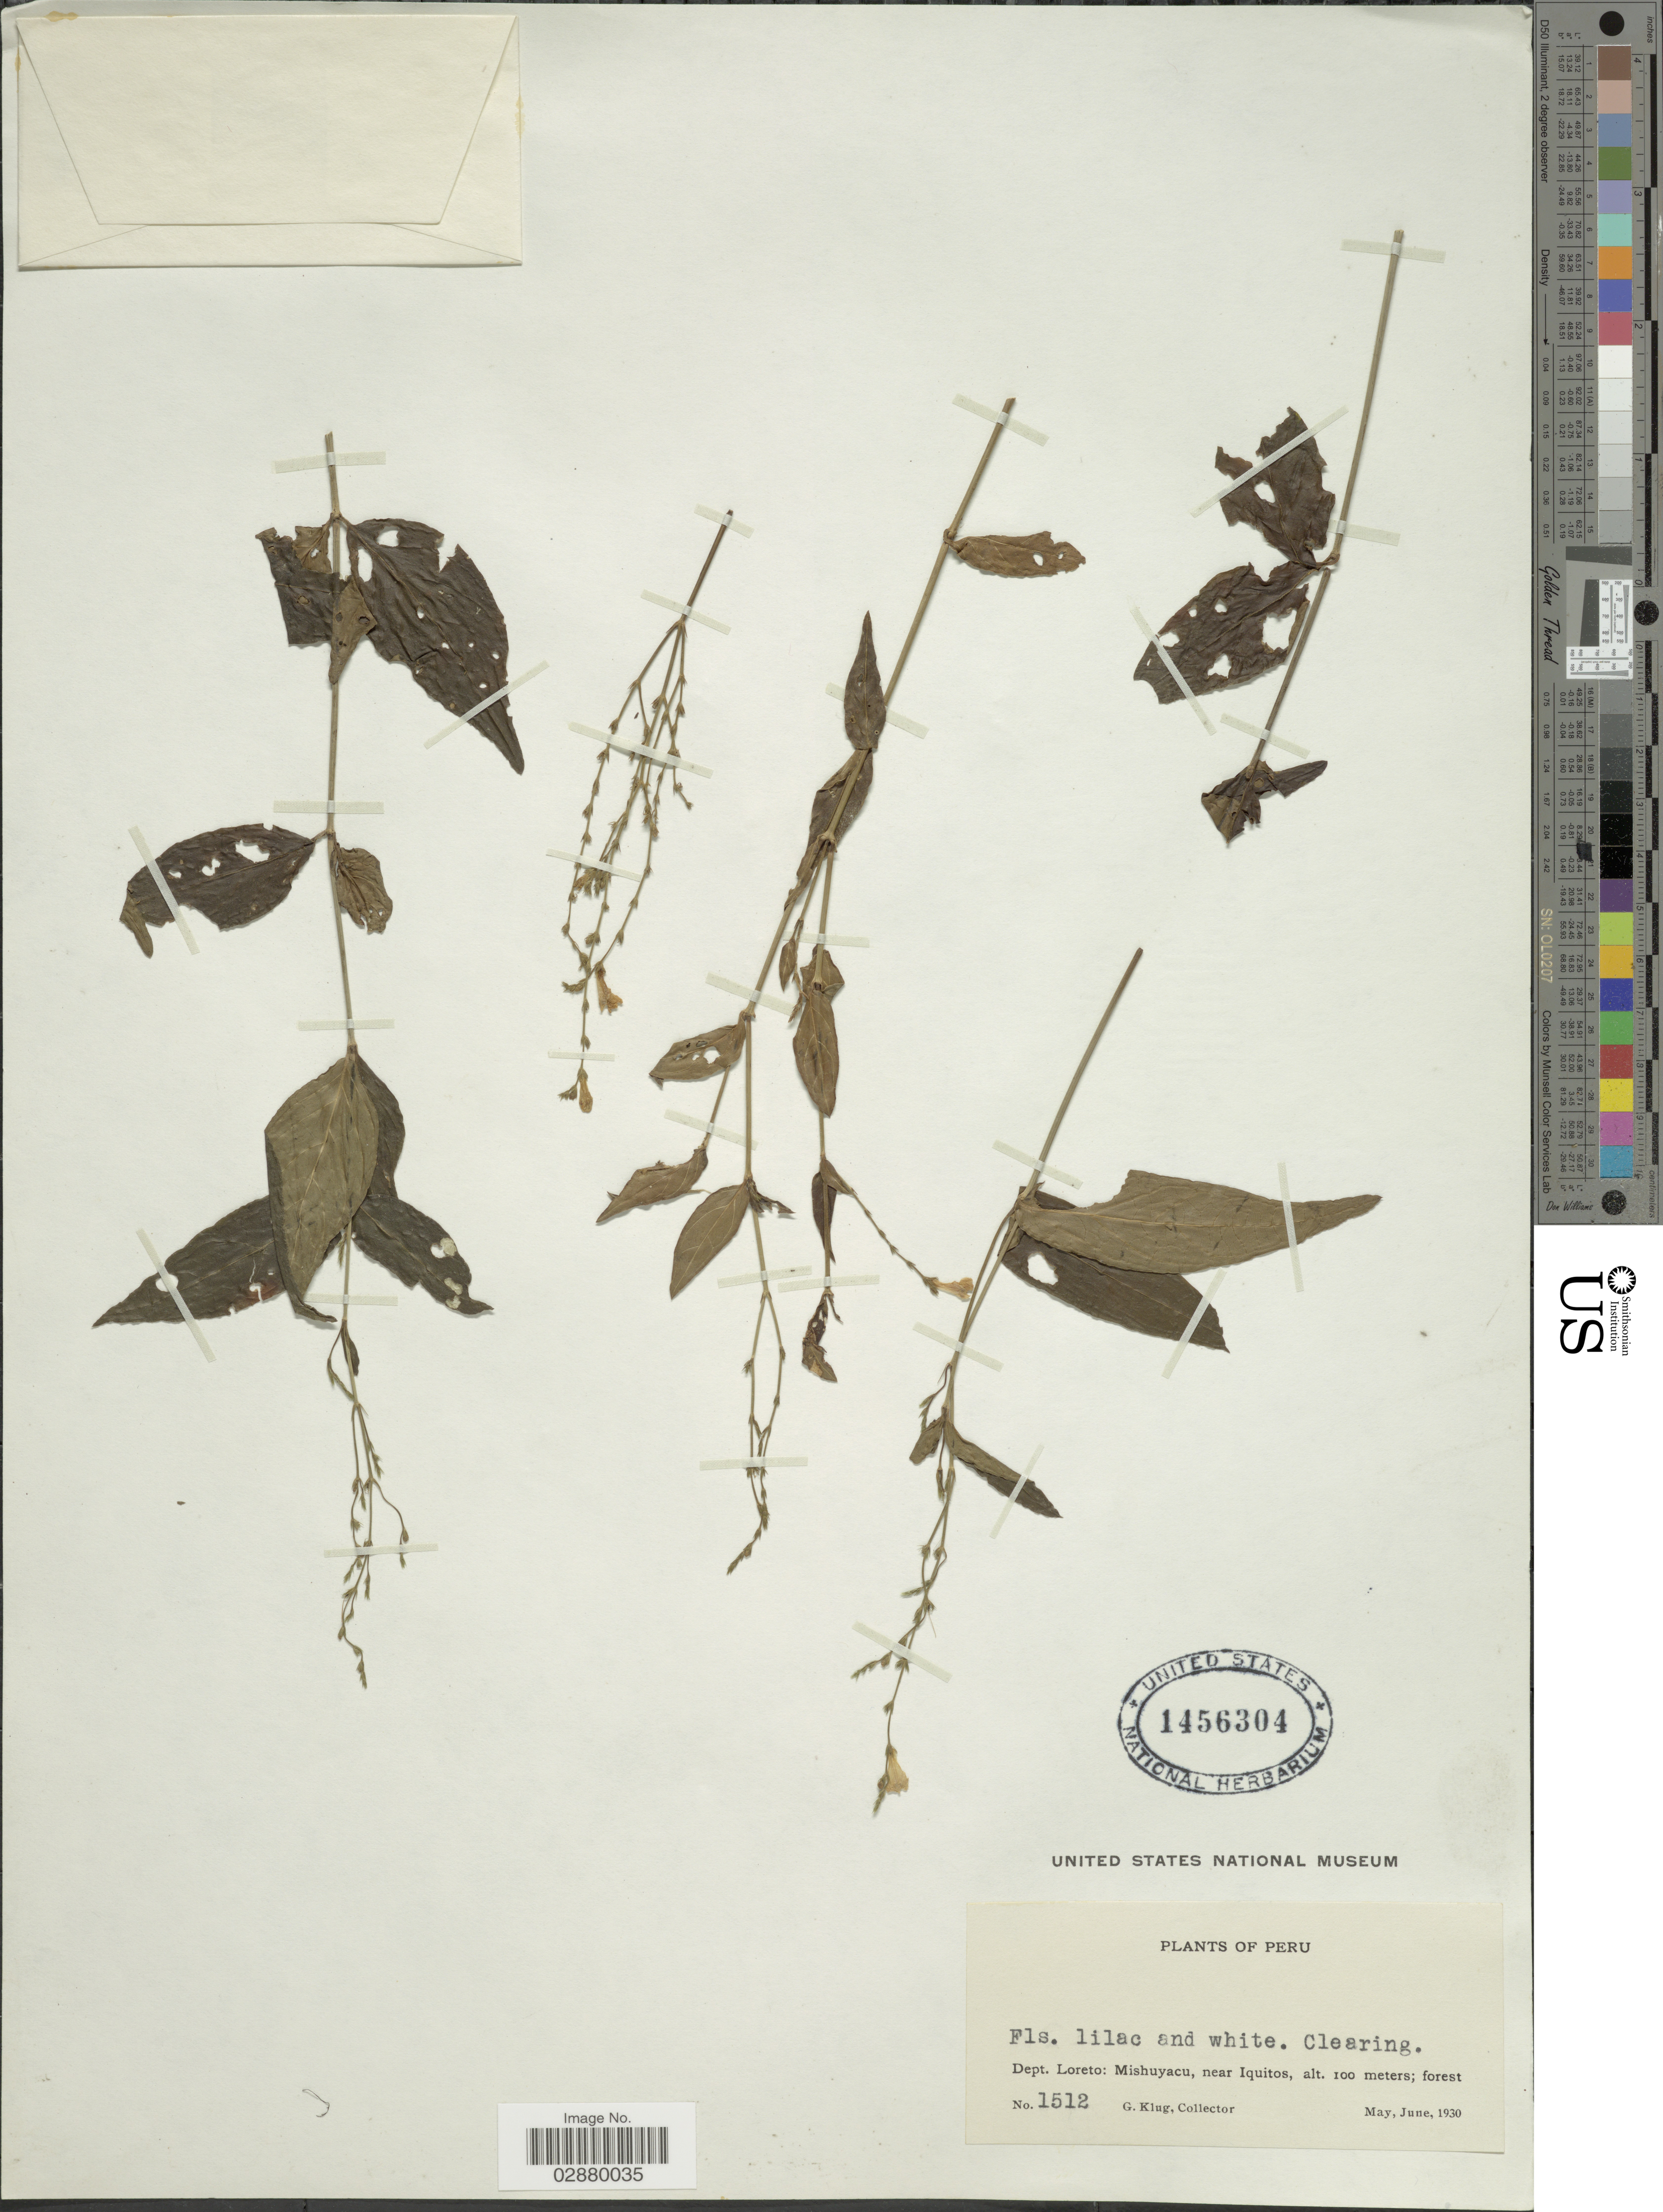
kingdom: Plantae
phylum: Tracheophyta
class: Magnoliopsida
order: Lamiales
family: Acanthaceae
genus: Justicia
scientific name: Justicia pectoralis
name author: Jacq.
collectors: G. Klug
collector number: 1512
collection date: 1930-05/1930-06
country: Peru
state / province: Loreto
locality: Dept. Loreto: Mishuyacu, near Iquitos.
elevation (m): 100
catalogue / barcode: US 1456304